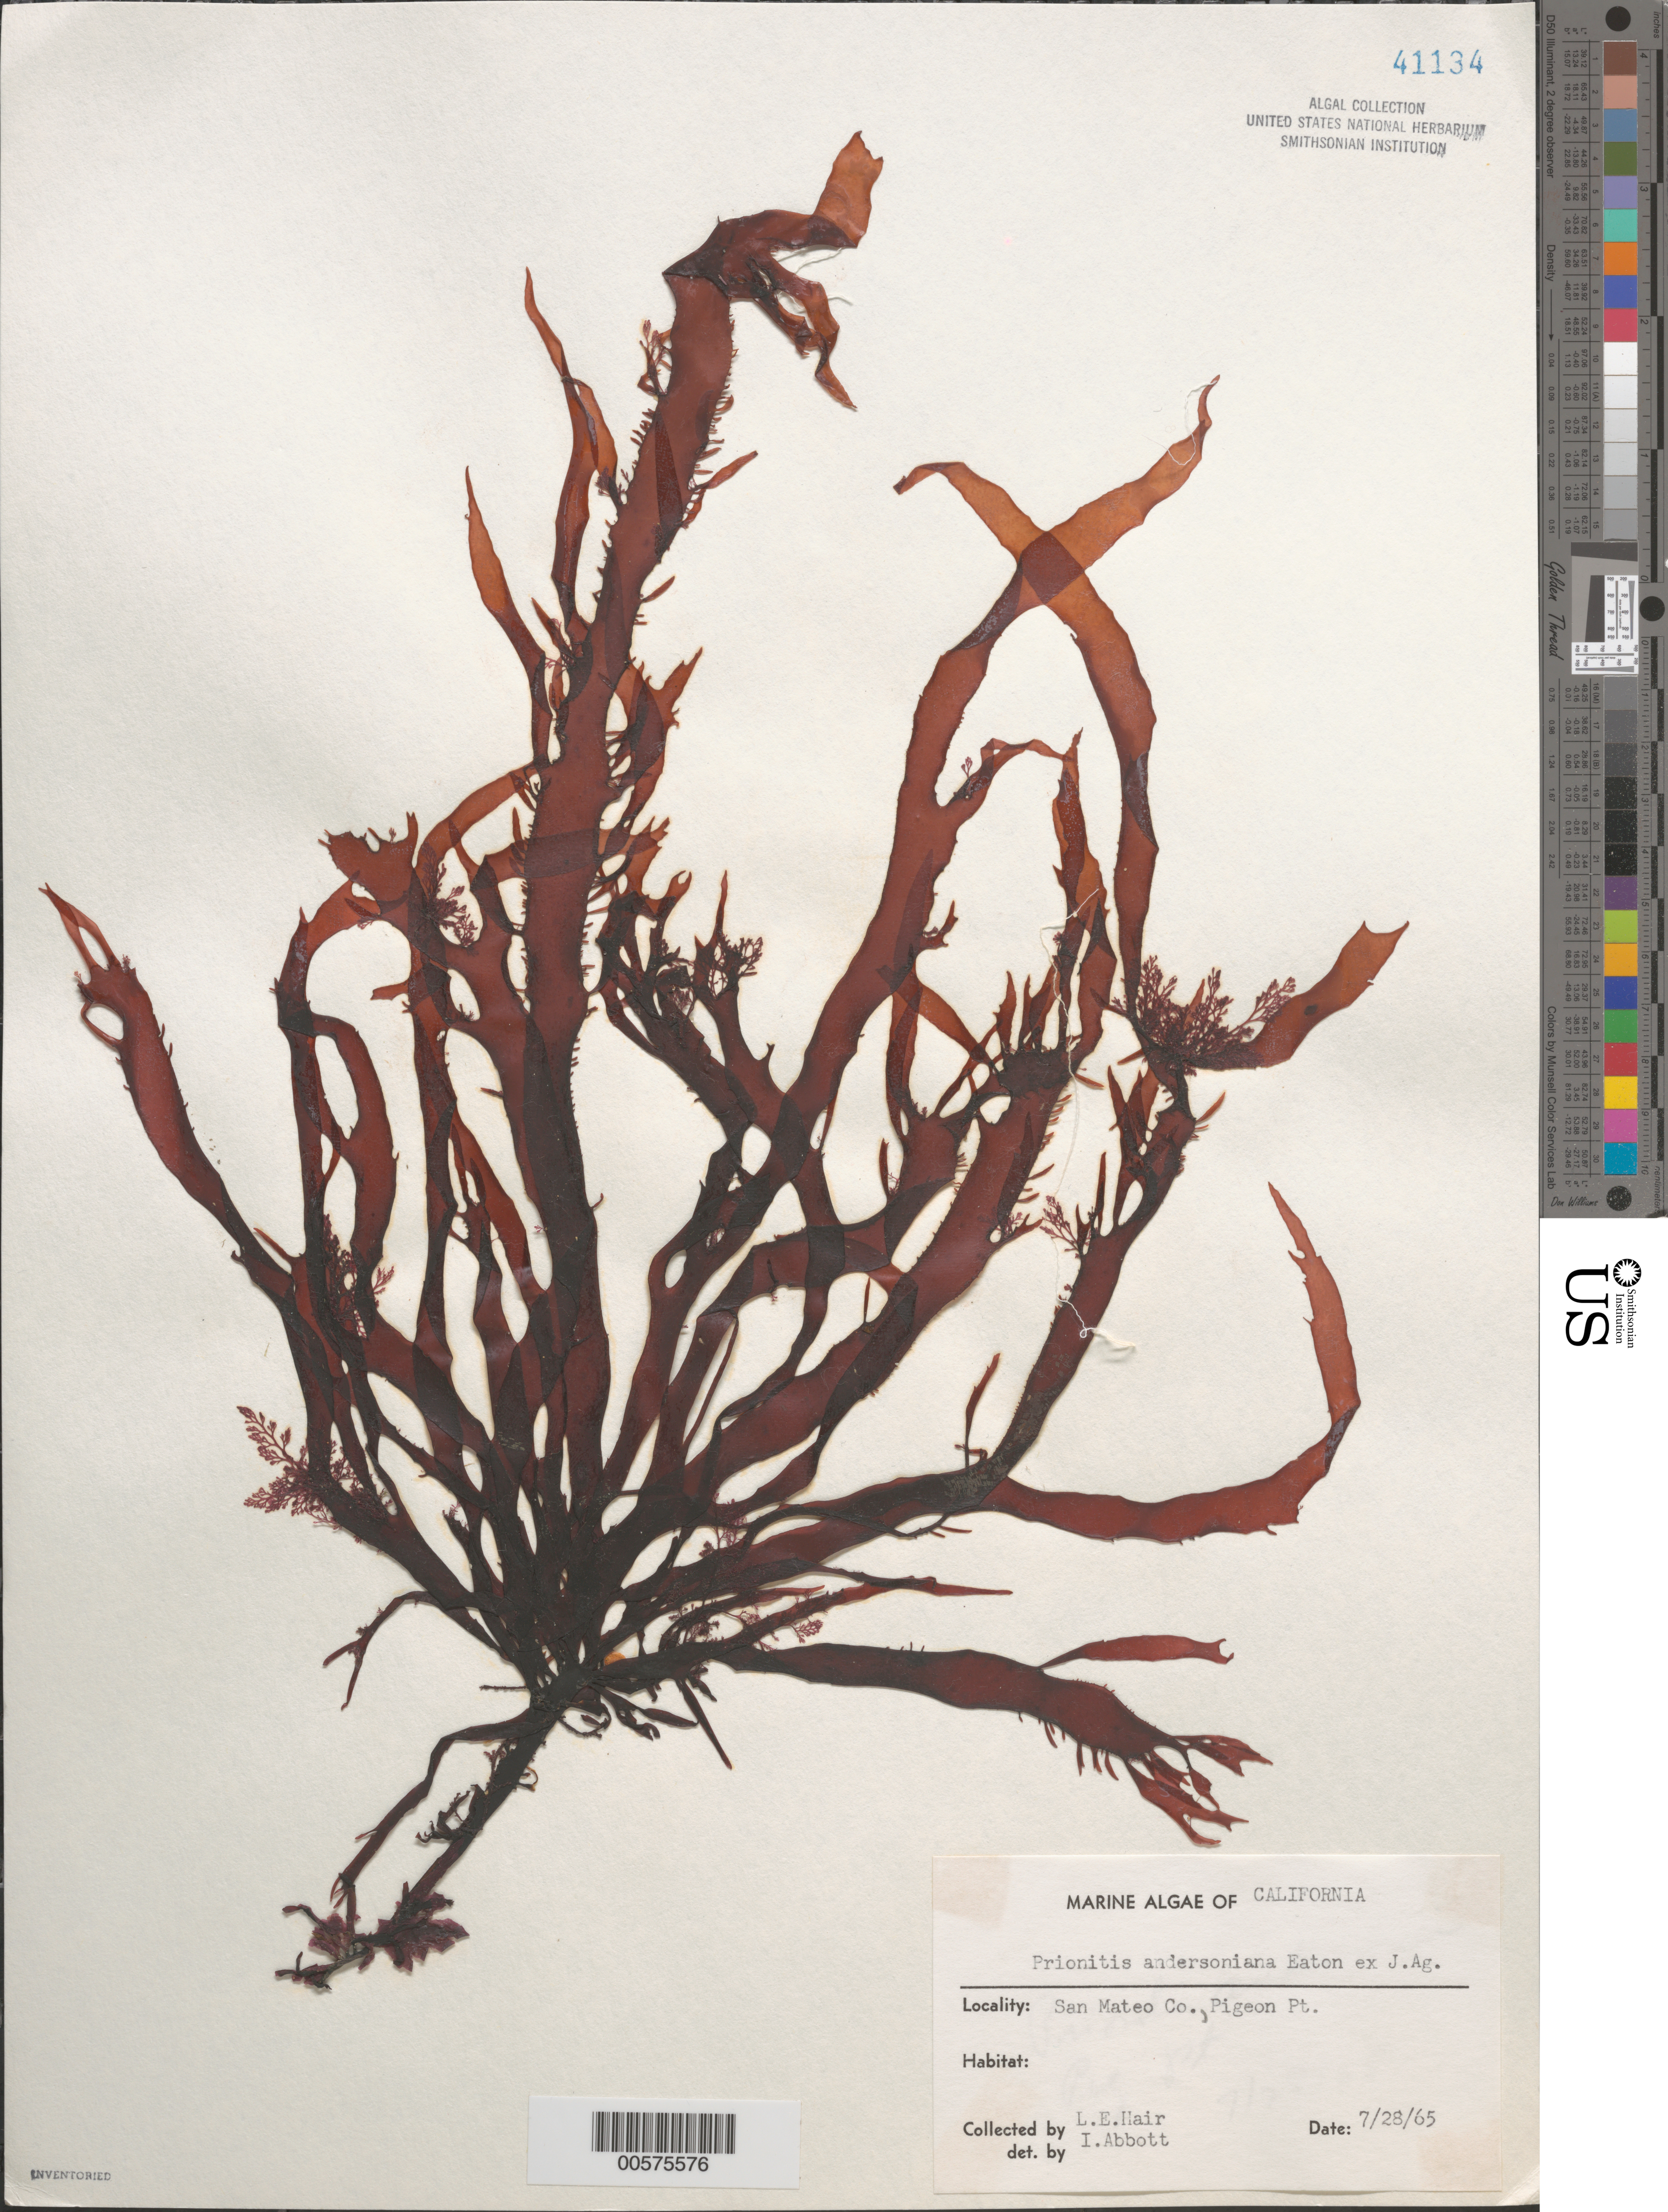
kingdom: Plantae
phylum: Rhodophyta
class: Florideophyceae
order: Cryptonemiales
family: Cryptonemiaceae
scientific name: Prionitis sternbergii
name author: (C. Agardh) J. Agardh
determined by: Algae name updating Project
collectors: L. Hair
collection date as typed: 28 Jul 1965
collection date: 1965-07-28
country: United States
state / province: California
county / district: San Mateo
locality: Pigeon Point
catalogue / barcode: US 41134